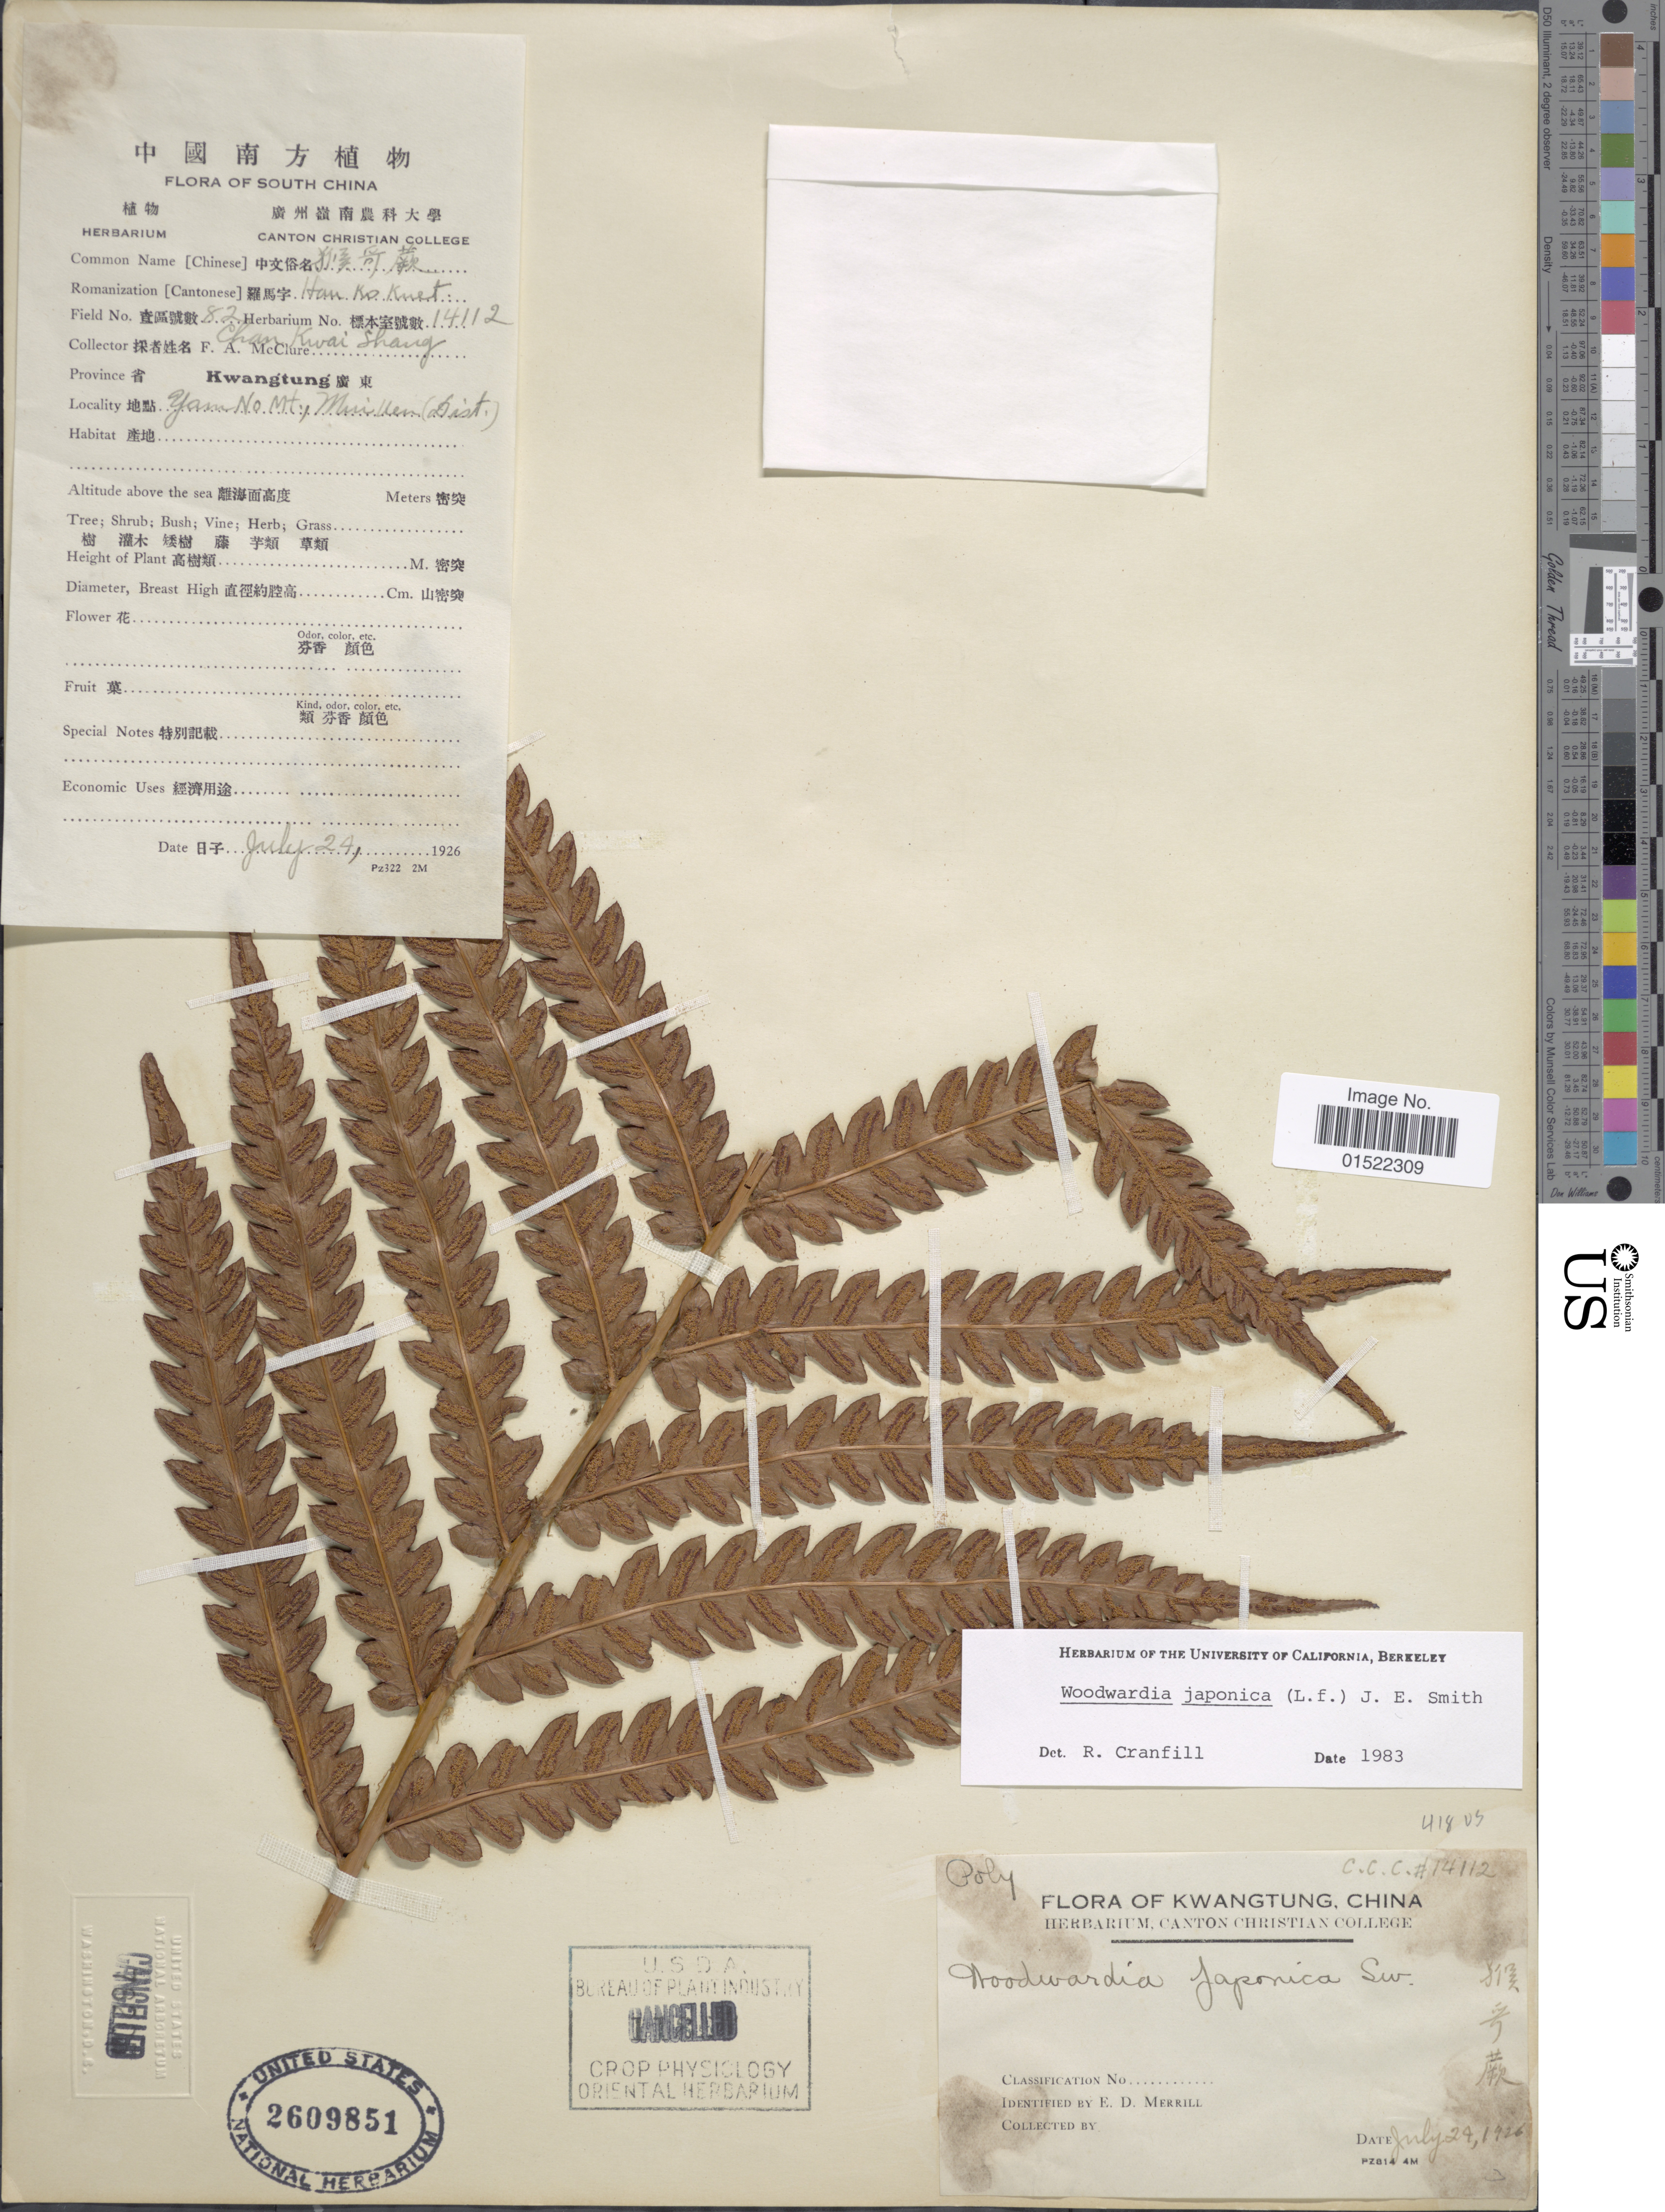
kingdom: Plantae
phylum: Tracheophyta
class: Polypodiopsida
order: Polypodiales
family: Blechnaceae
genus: Woodwardia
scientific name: Woodwardia japonica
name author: (L. f.) Sm.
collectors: F. A. McClure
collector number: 14112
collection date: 1926-07-24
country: China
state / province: Guangdong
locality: South China, Province Kwangtung, Yam No Mt., Muillen (Dist.)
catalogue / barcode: US 2609851